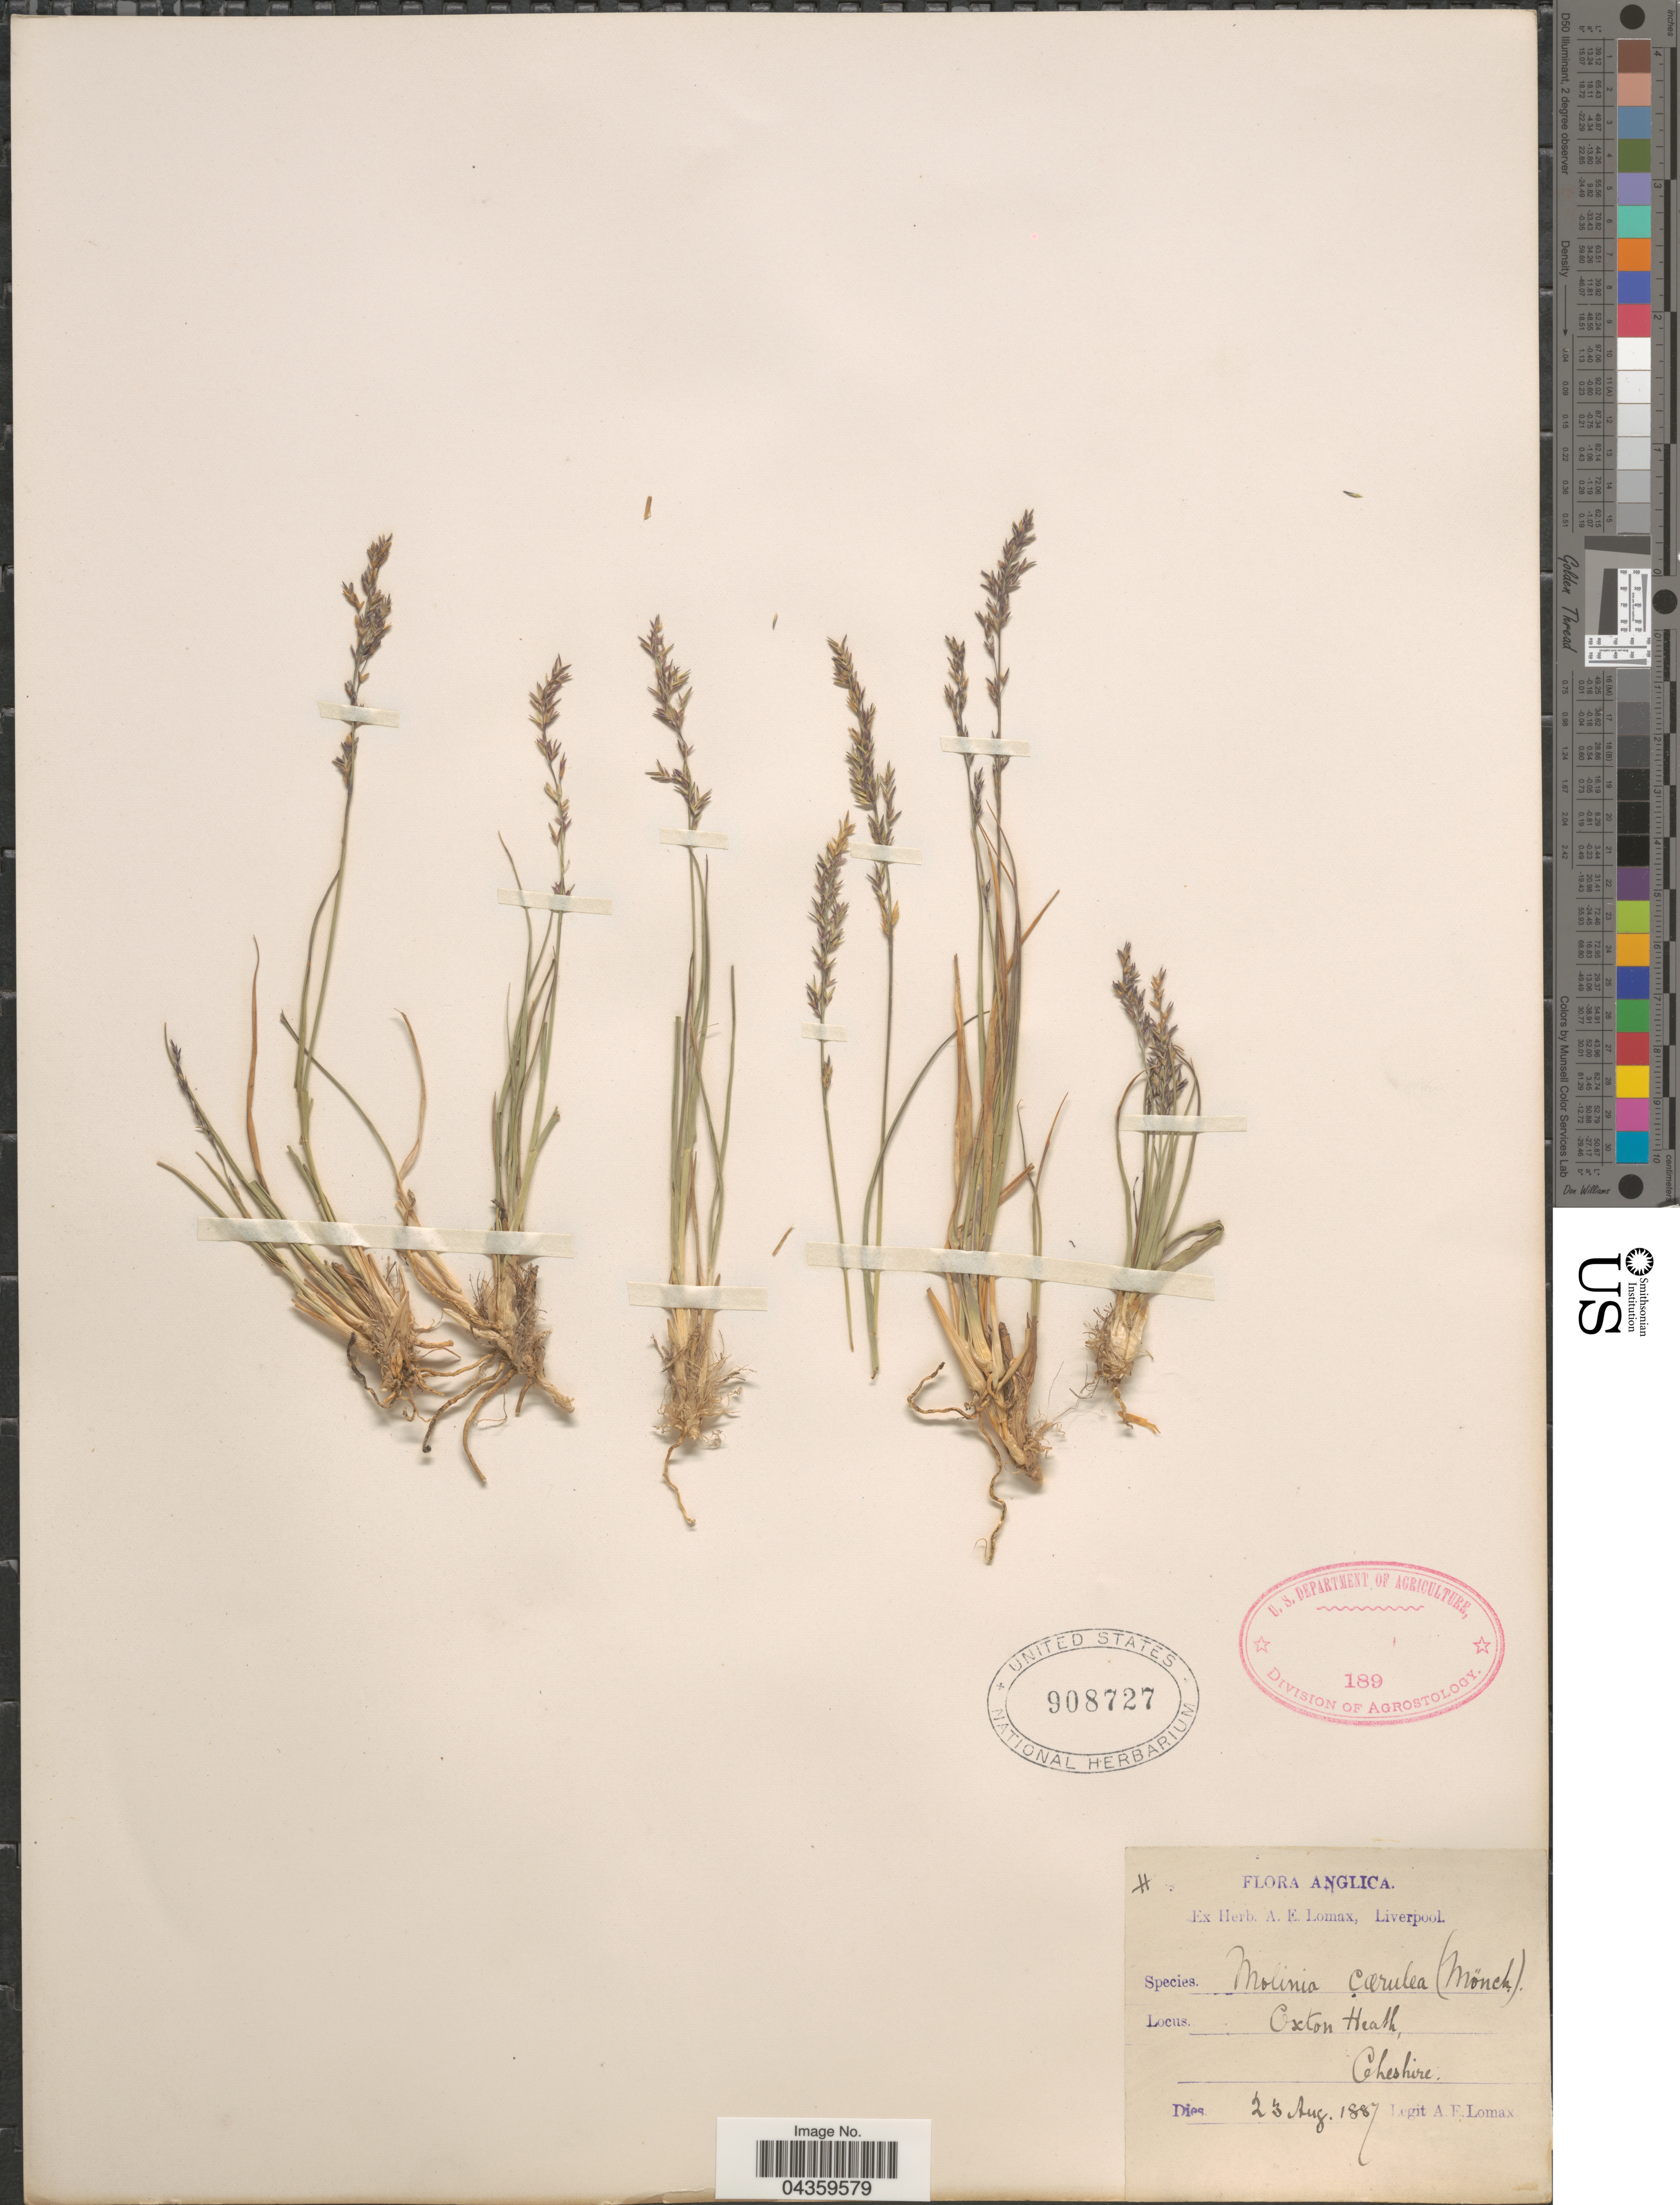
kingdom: Plantae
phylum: Tracheophyta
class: Liliopsida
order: Poales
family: Poaceae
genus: Molinia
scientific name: Molinia caerulea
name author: (L.) Moench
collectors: A. Lomax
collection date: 1887-08-23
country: United Kingdom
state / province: England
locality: Anglica. Oxton Heath, Cheshire.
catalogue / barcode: US 908727